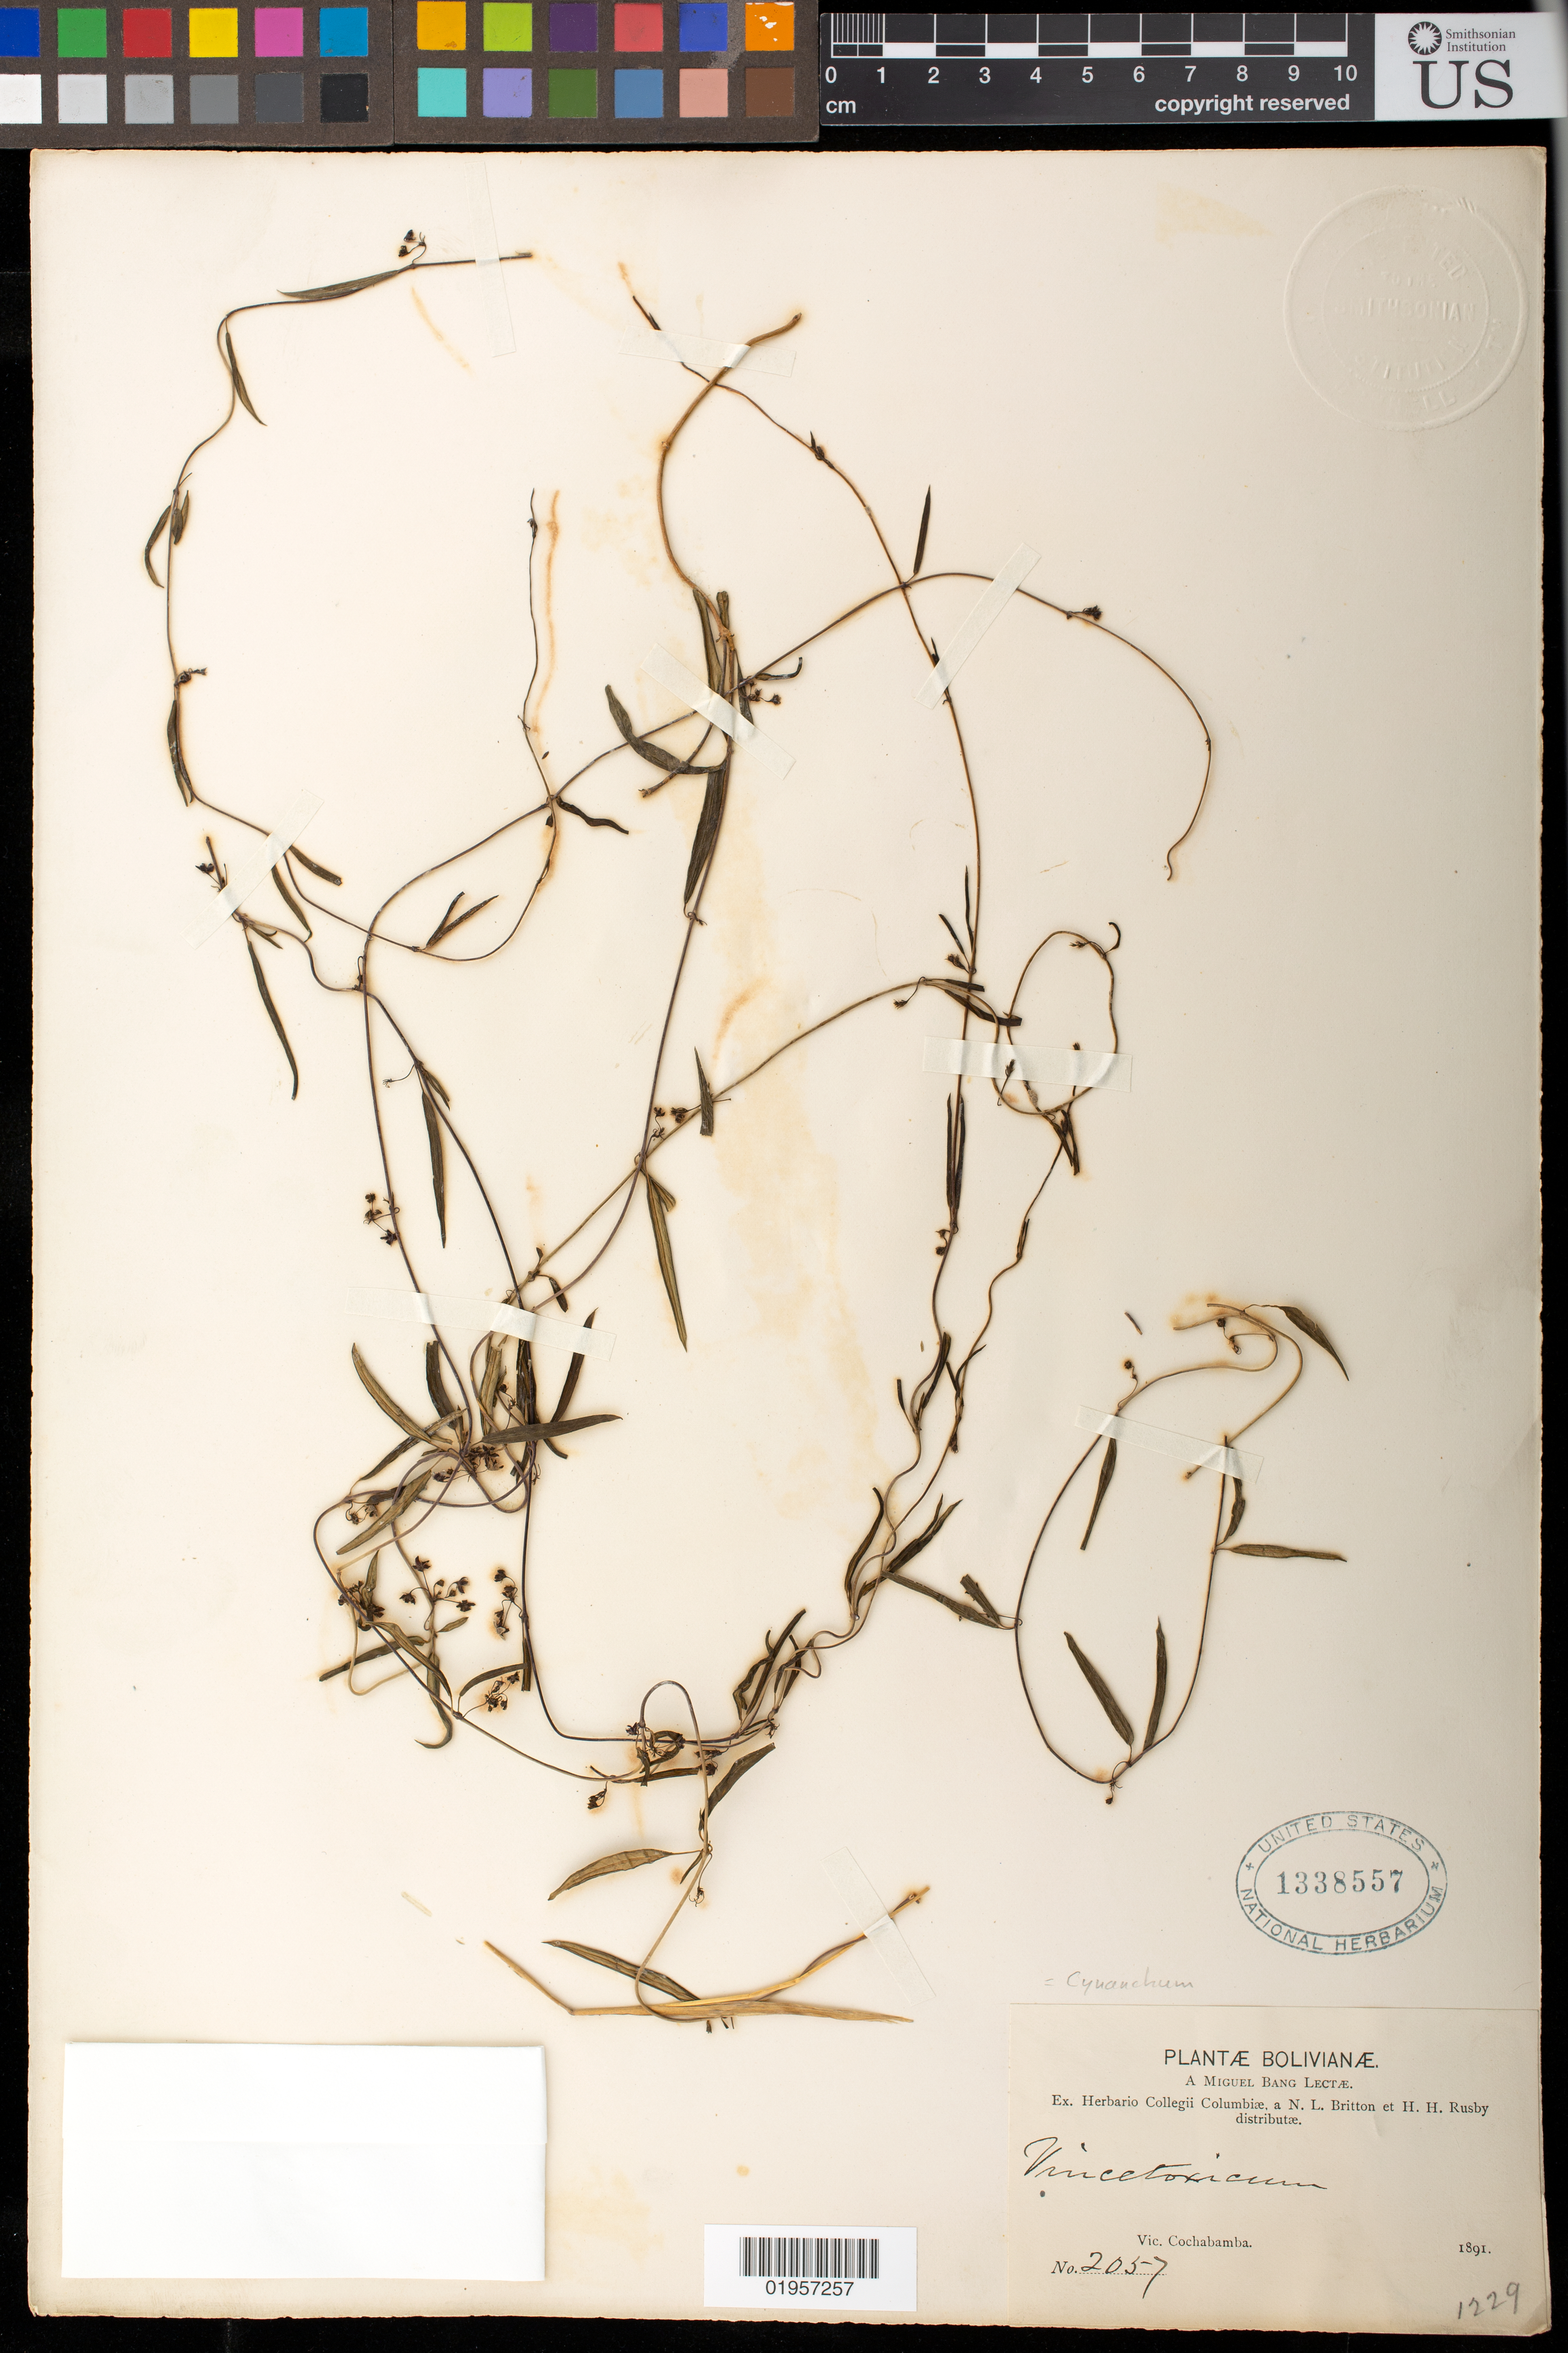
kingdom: Plantae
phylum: Tracheophyta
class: Magnoliopsida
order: Gentianales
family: Apocynaceae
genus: Vincetoxicum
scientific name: Vincetoxicum sp.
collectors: M. Bang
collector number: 2057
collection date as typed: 1891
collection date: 1891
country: Bolivia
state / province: Cochabamba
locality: Vic. Cochabamba.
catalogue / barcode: US 1338557